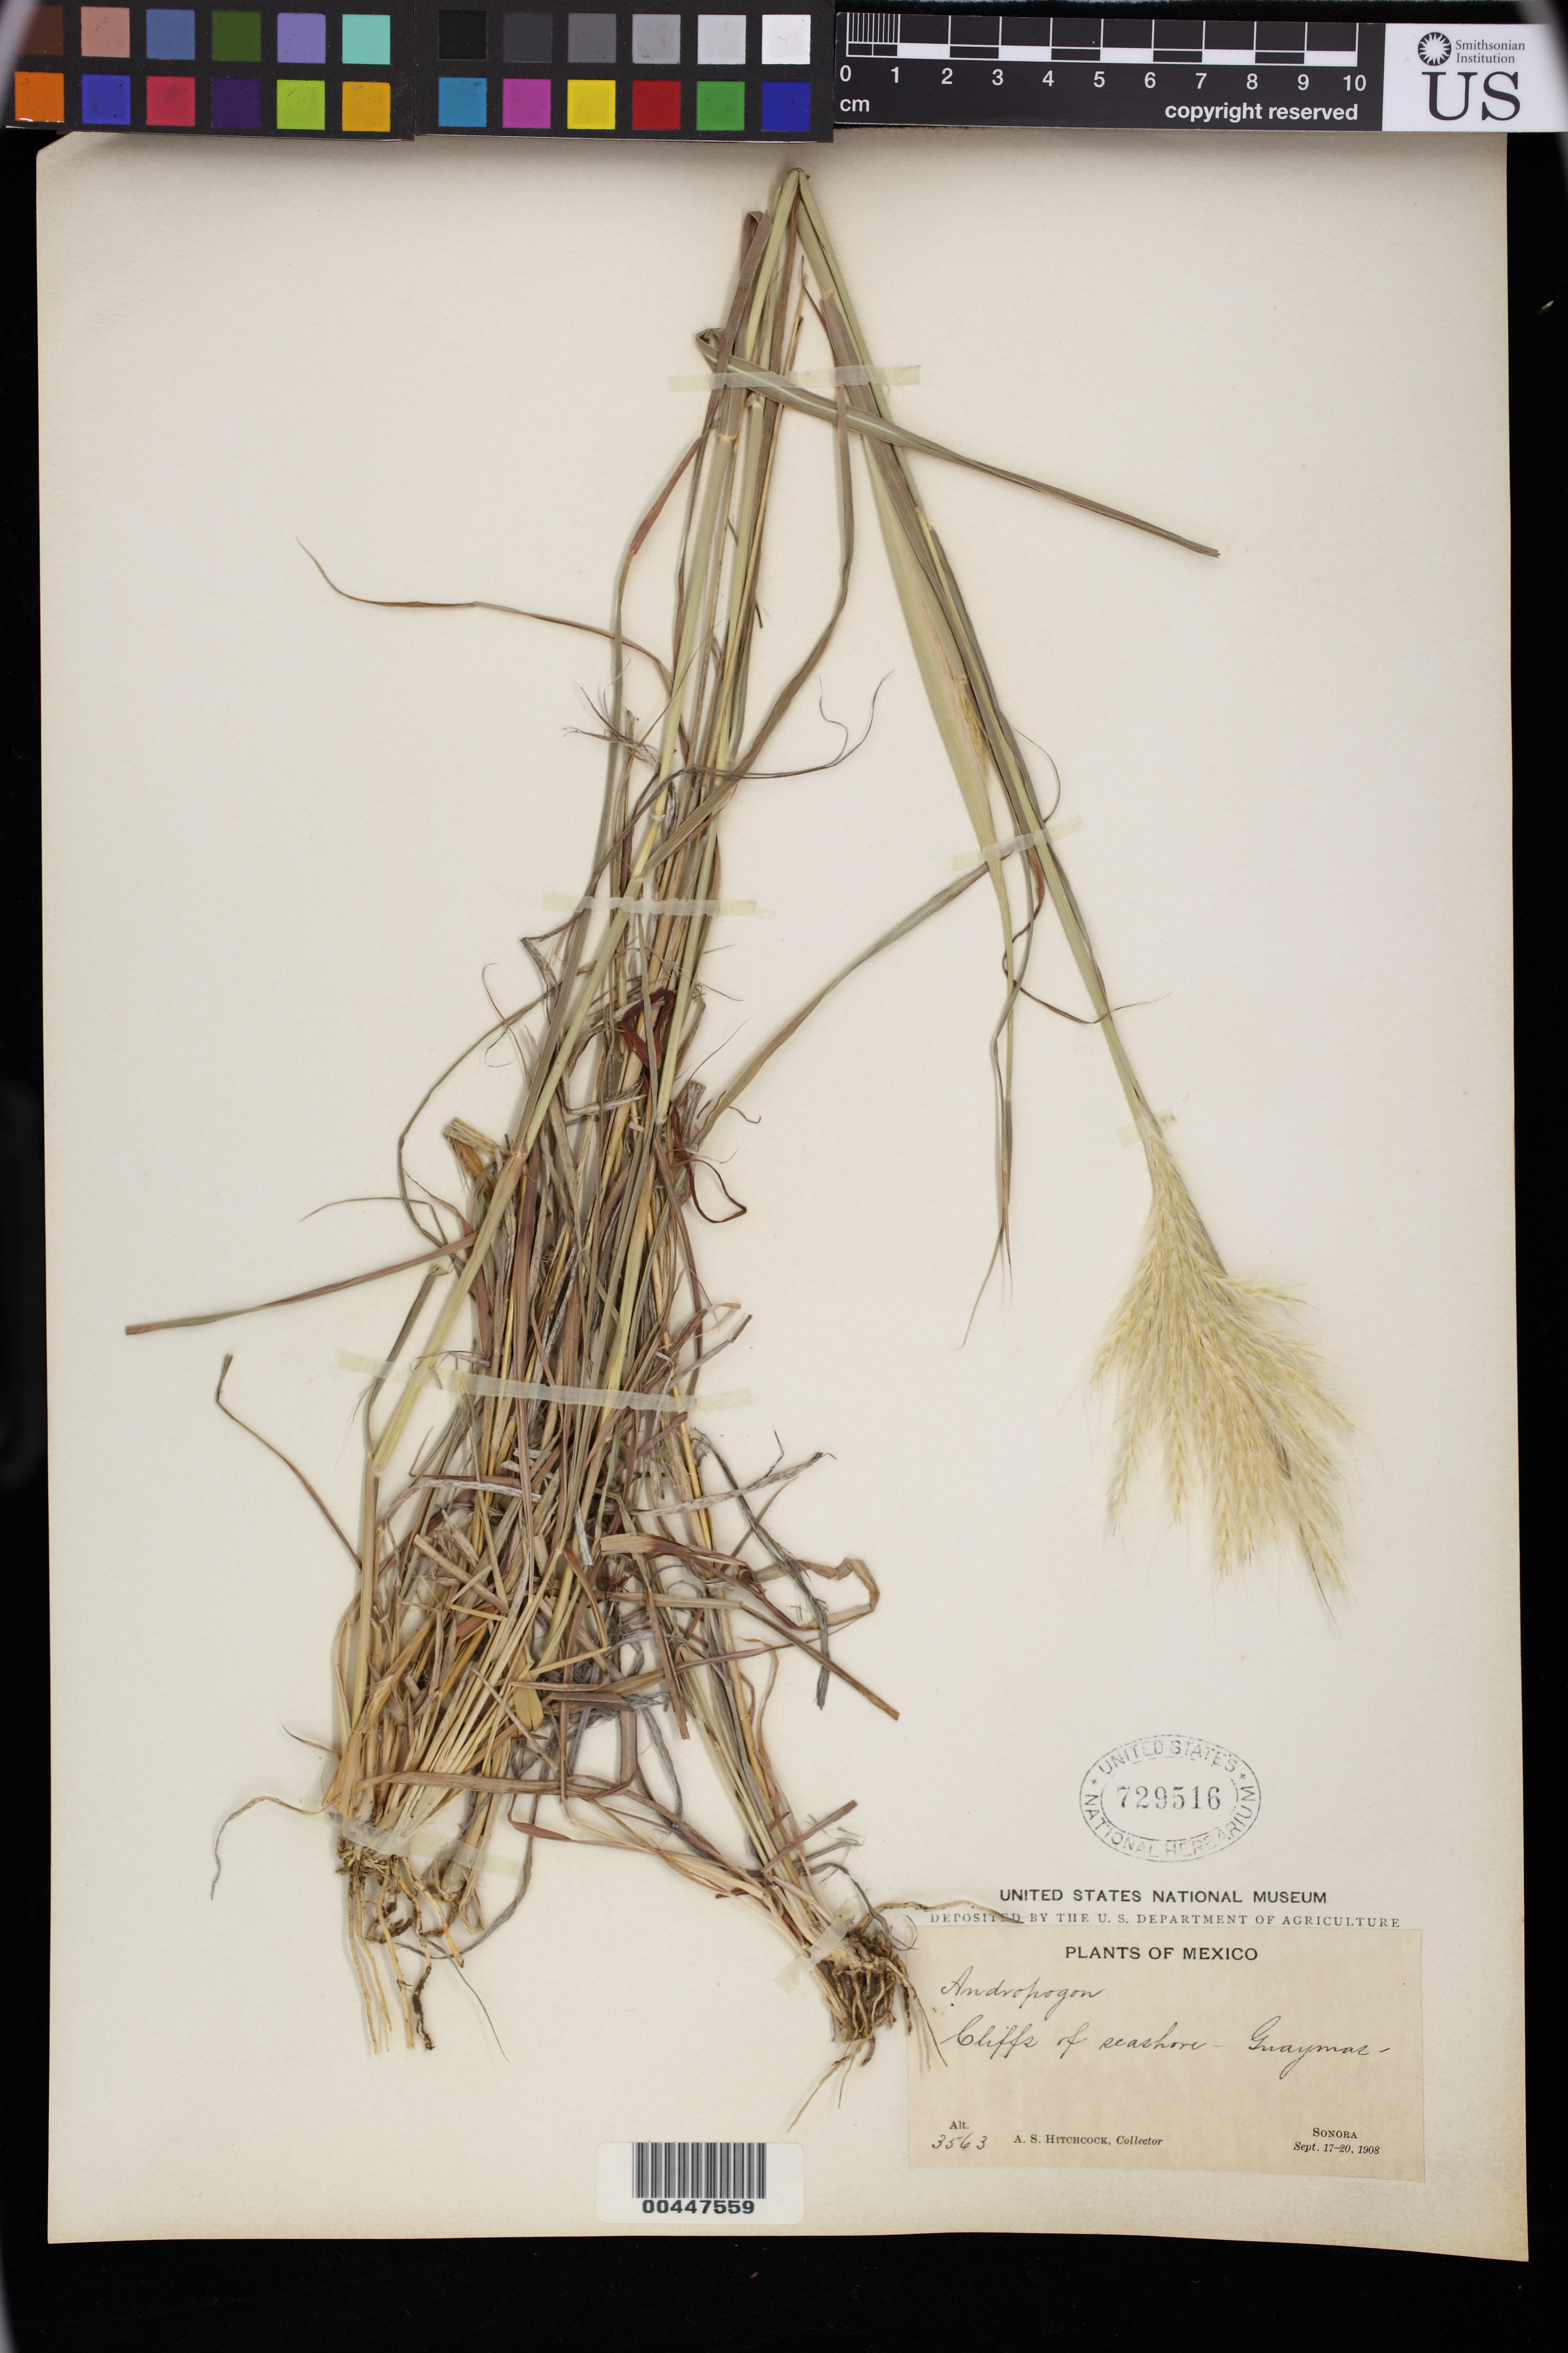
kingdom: Plantae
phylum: Tracheophyta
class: Liliopsida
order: Poales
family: Poaceae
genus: Andropogon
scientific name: Andropogon barbinodis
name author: Lag.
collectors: A. S. Hitchcock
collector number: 3563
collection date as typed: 17 Sep 1908 to 20 Sep 1908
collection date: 1908-09-17/1908-09-20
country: Mexico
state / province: Sonora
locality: Cliffs of seashore-Guaymas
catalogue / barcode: US 729516